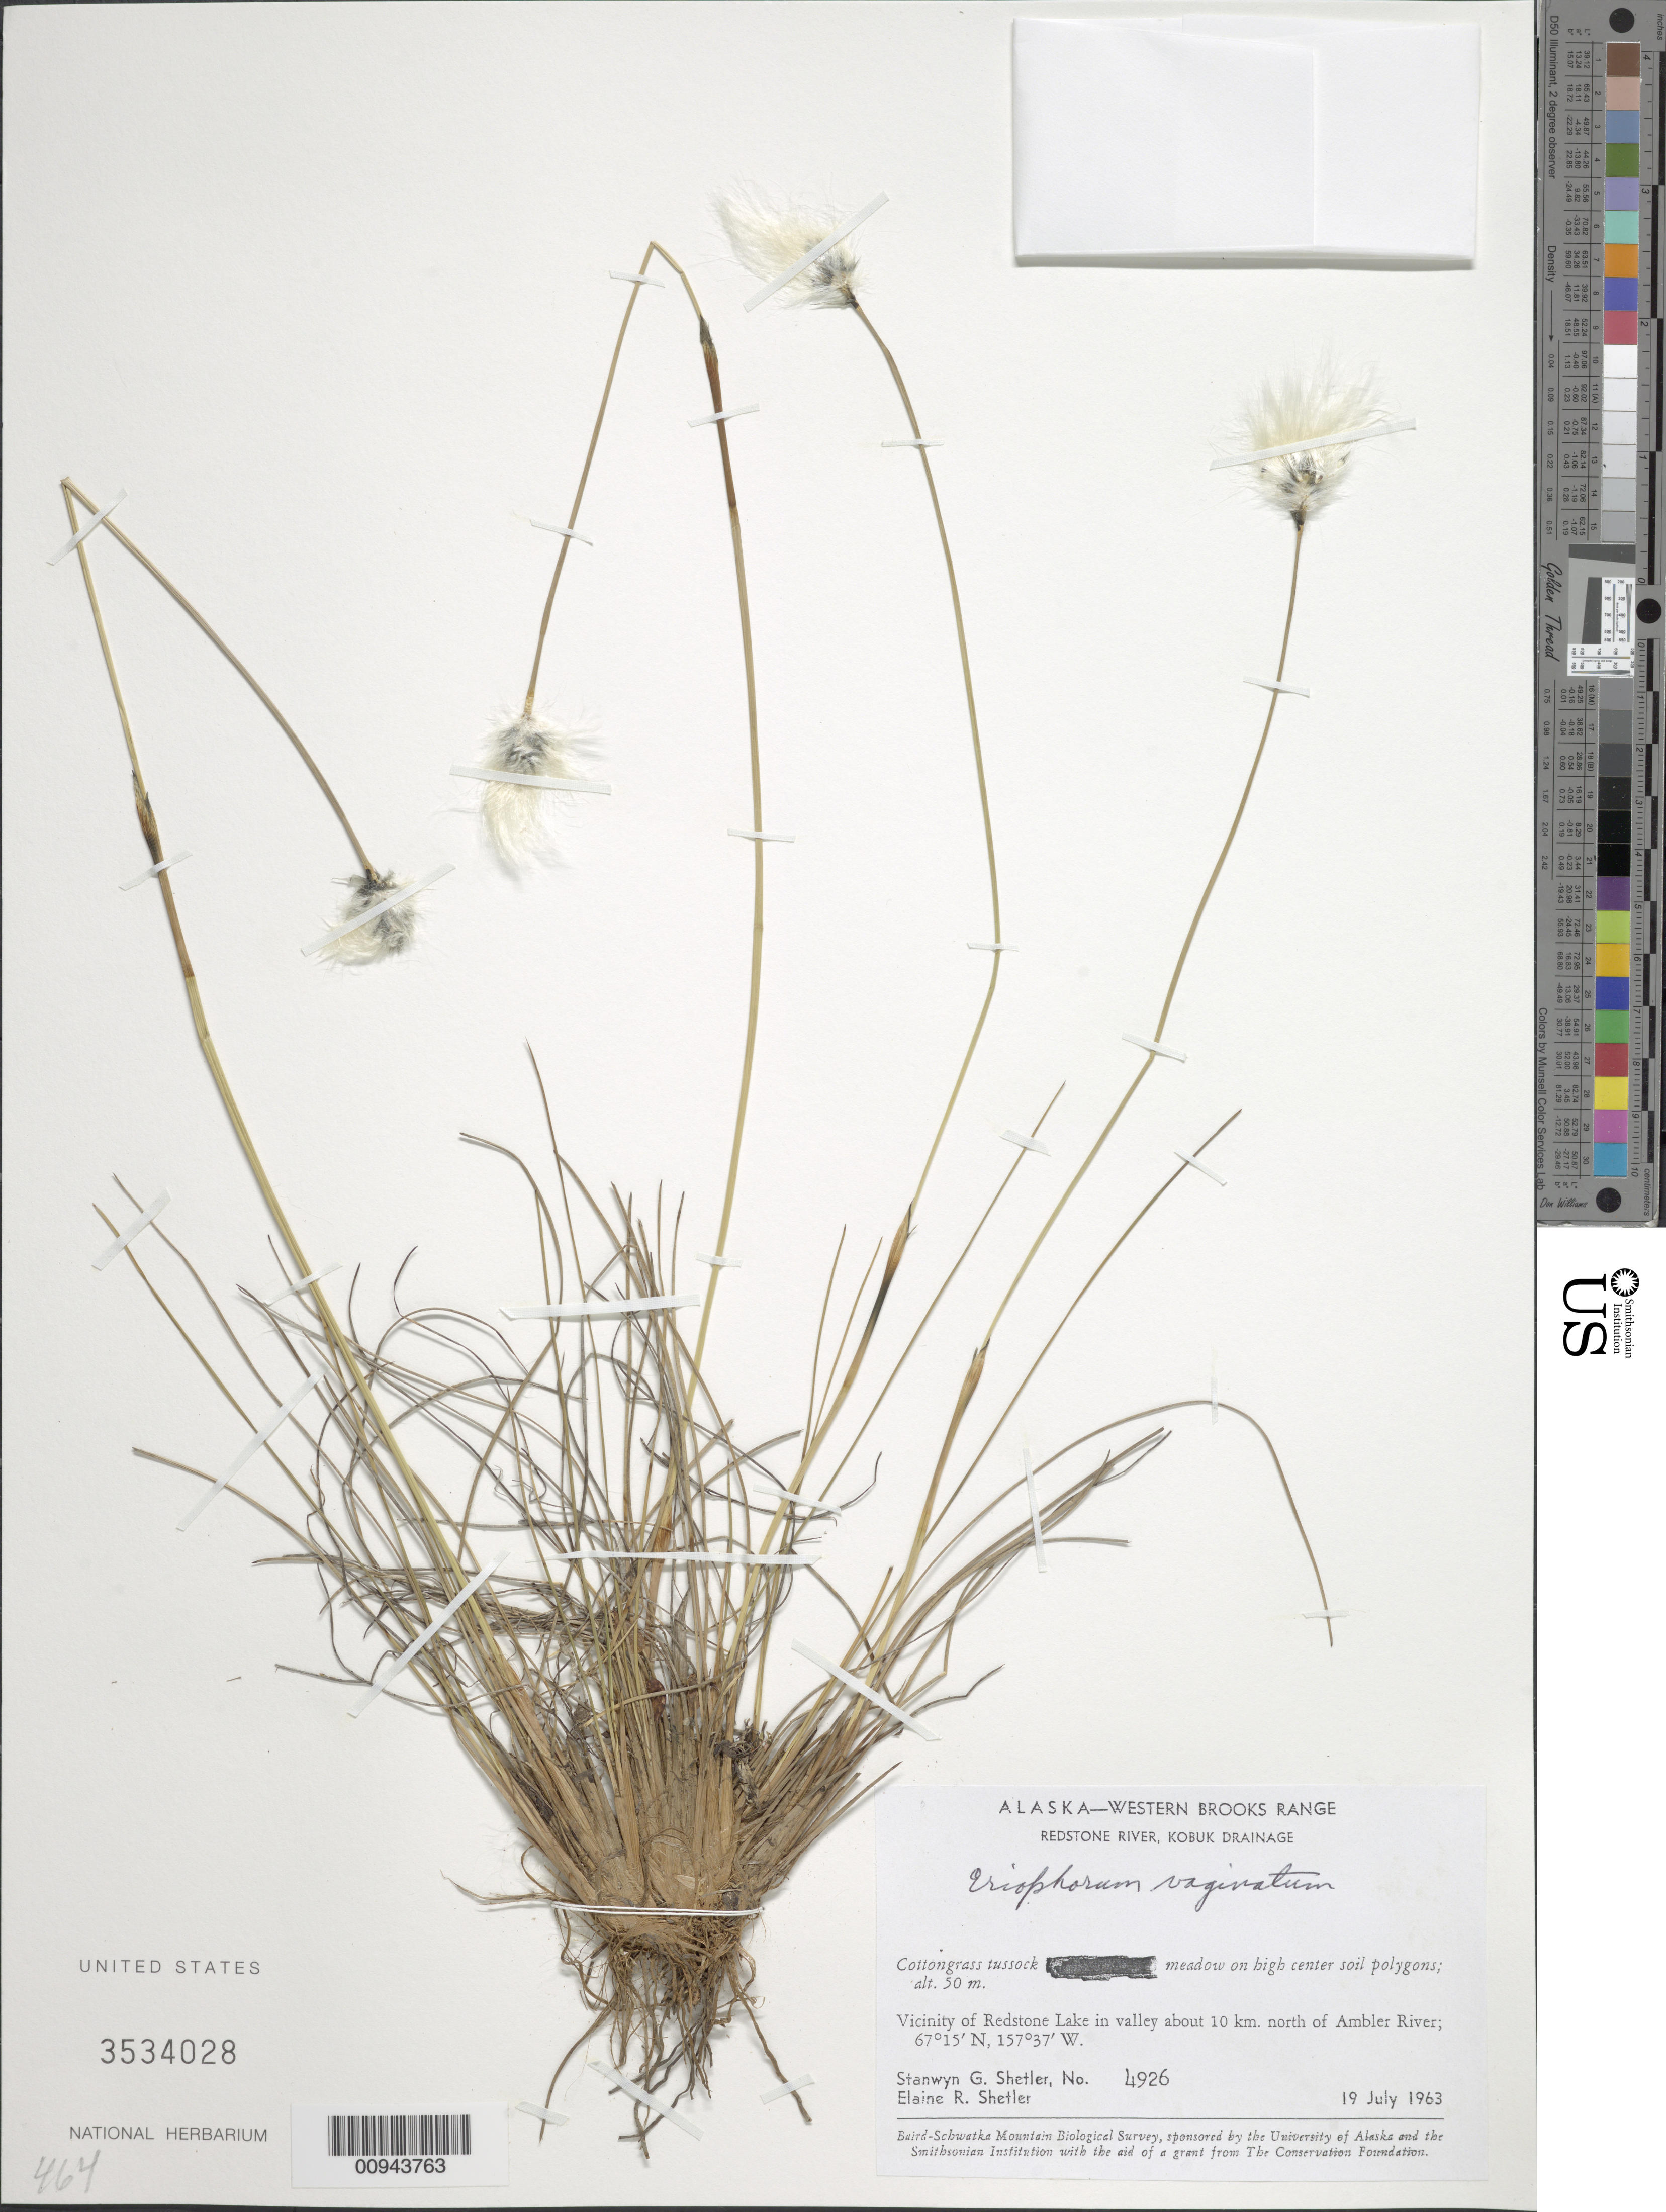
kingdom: Plantae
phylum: Tracheophyta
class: Liliopsida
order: Poales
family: Cyperaceae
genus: Eriophorum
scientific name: Eriophorum vaginatum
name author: L.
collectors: S. Shetler & E. R. Shetler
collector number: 4926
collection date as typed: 19 Jul 1963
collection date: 1963-07-19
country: United States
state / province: Alaska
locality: Vicinity of Redstone Lake in valley about 10 km. north of Ambler River. Western Brooks Range, Redstone River, Kobuk Drainage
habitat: Cottongrass tussock meadow on high center soil polygons.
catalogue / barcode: US 3534028